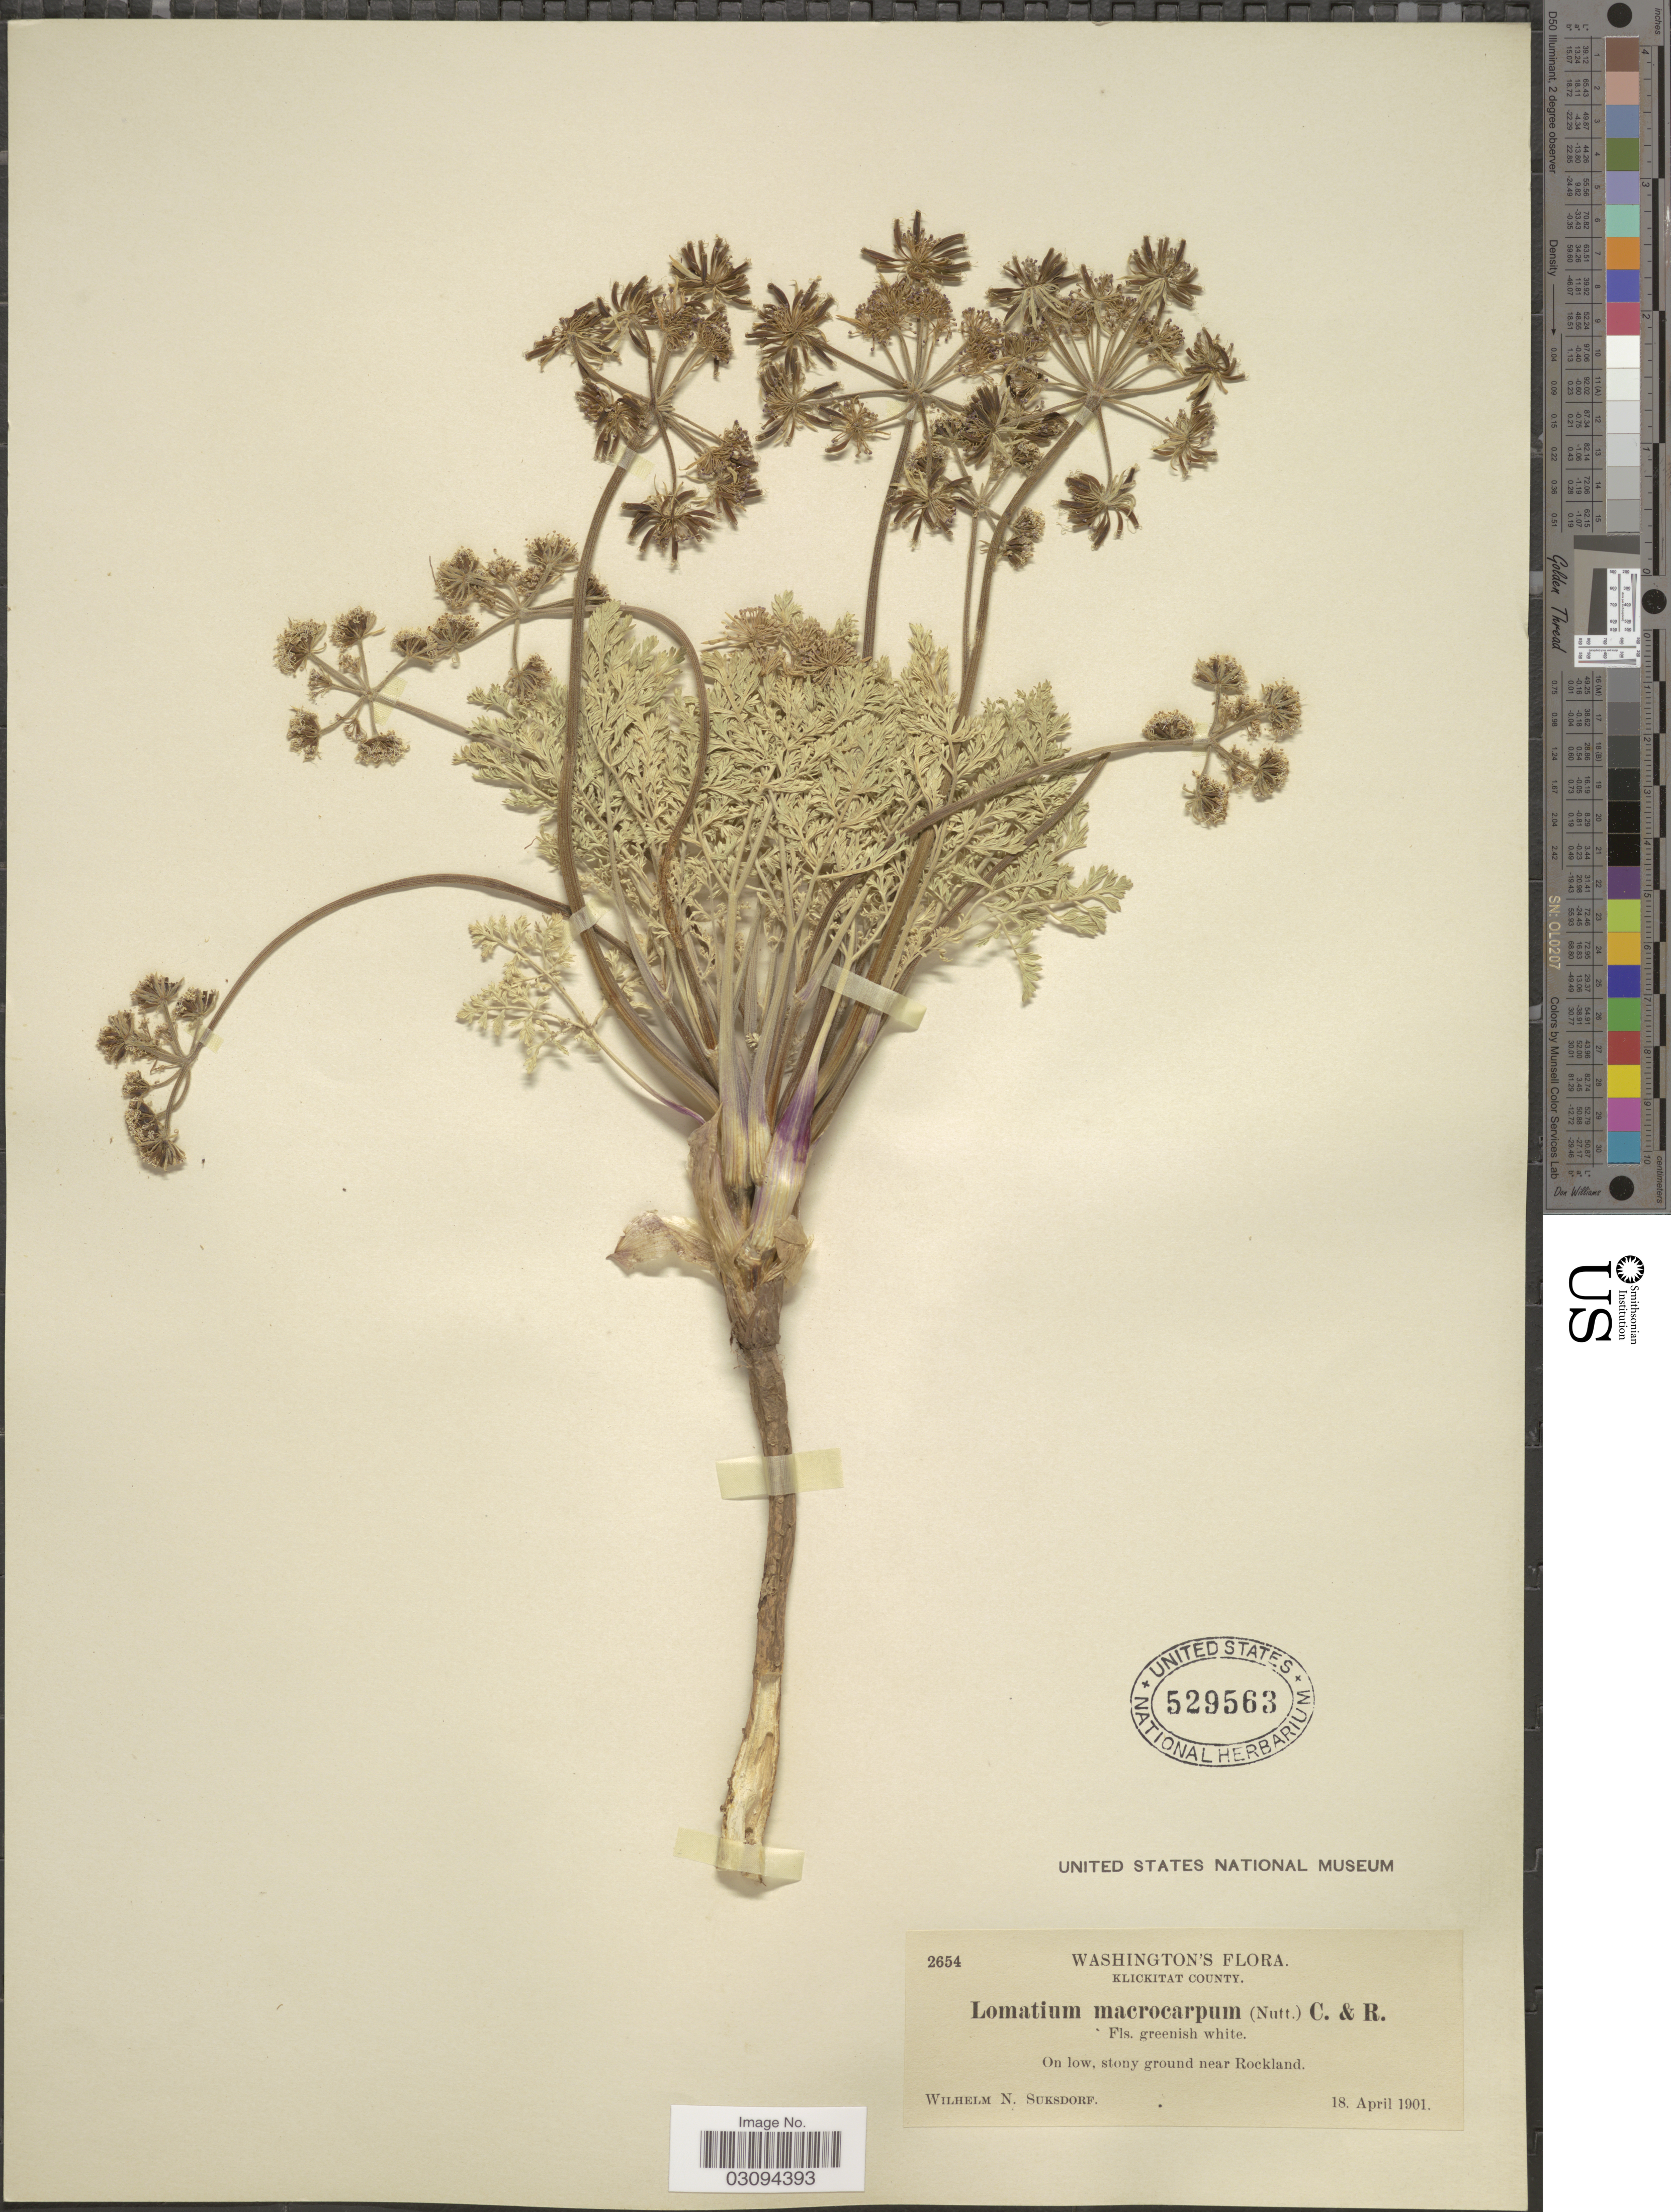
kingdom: Plantae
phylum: Tracheophyta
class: Magnoliopsida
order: Apiales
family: Apiaceae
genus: Lomatium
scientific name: Lomatium macrocarpum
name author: (Hook. et al.) J.M. Coult. & Rose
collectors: W. N. Suksdorf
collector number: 2654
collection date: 1901-04-18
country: United States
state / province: Washington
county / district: Klickitat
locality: Klickitat County. On low, stony ground near Rockland.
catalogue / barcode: US 529563